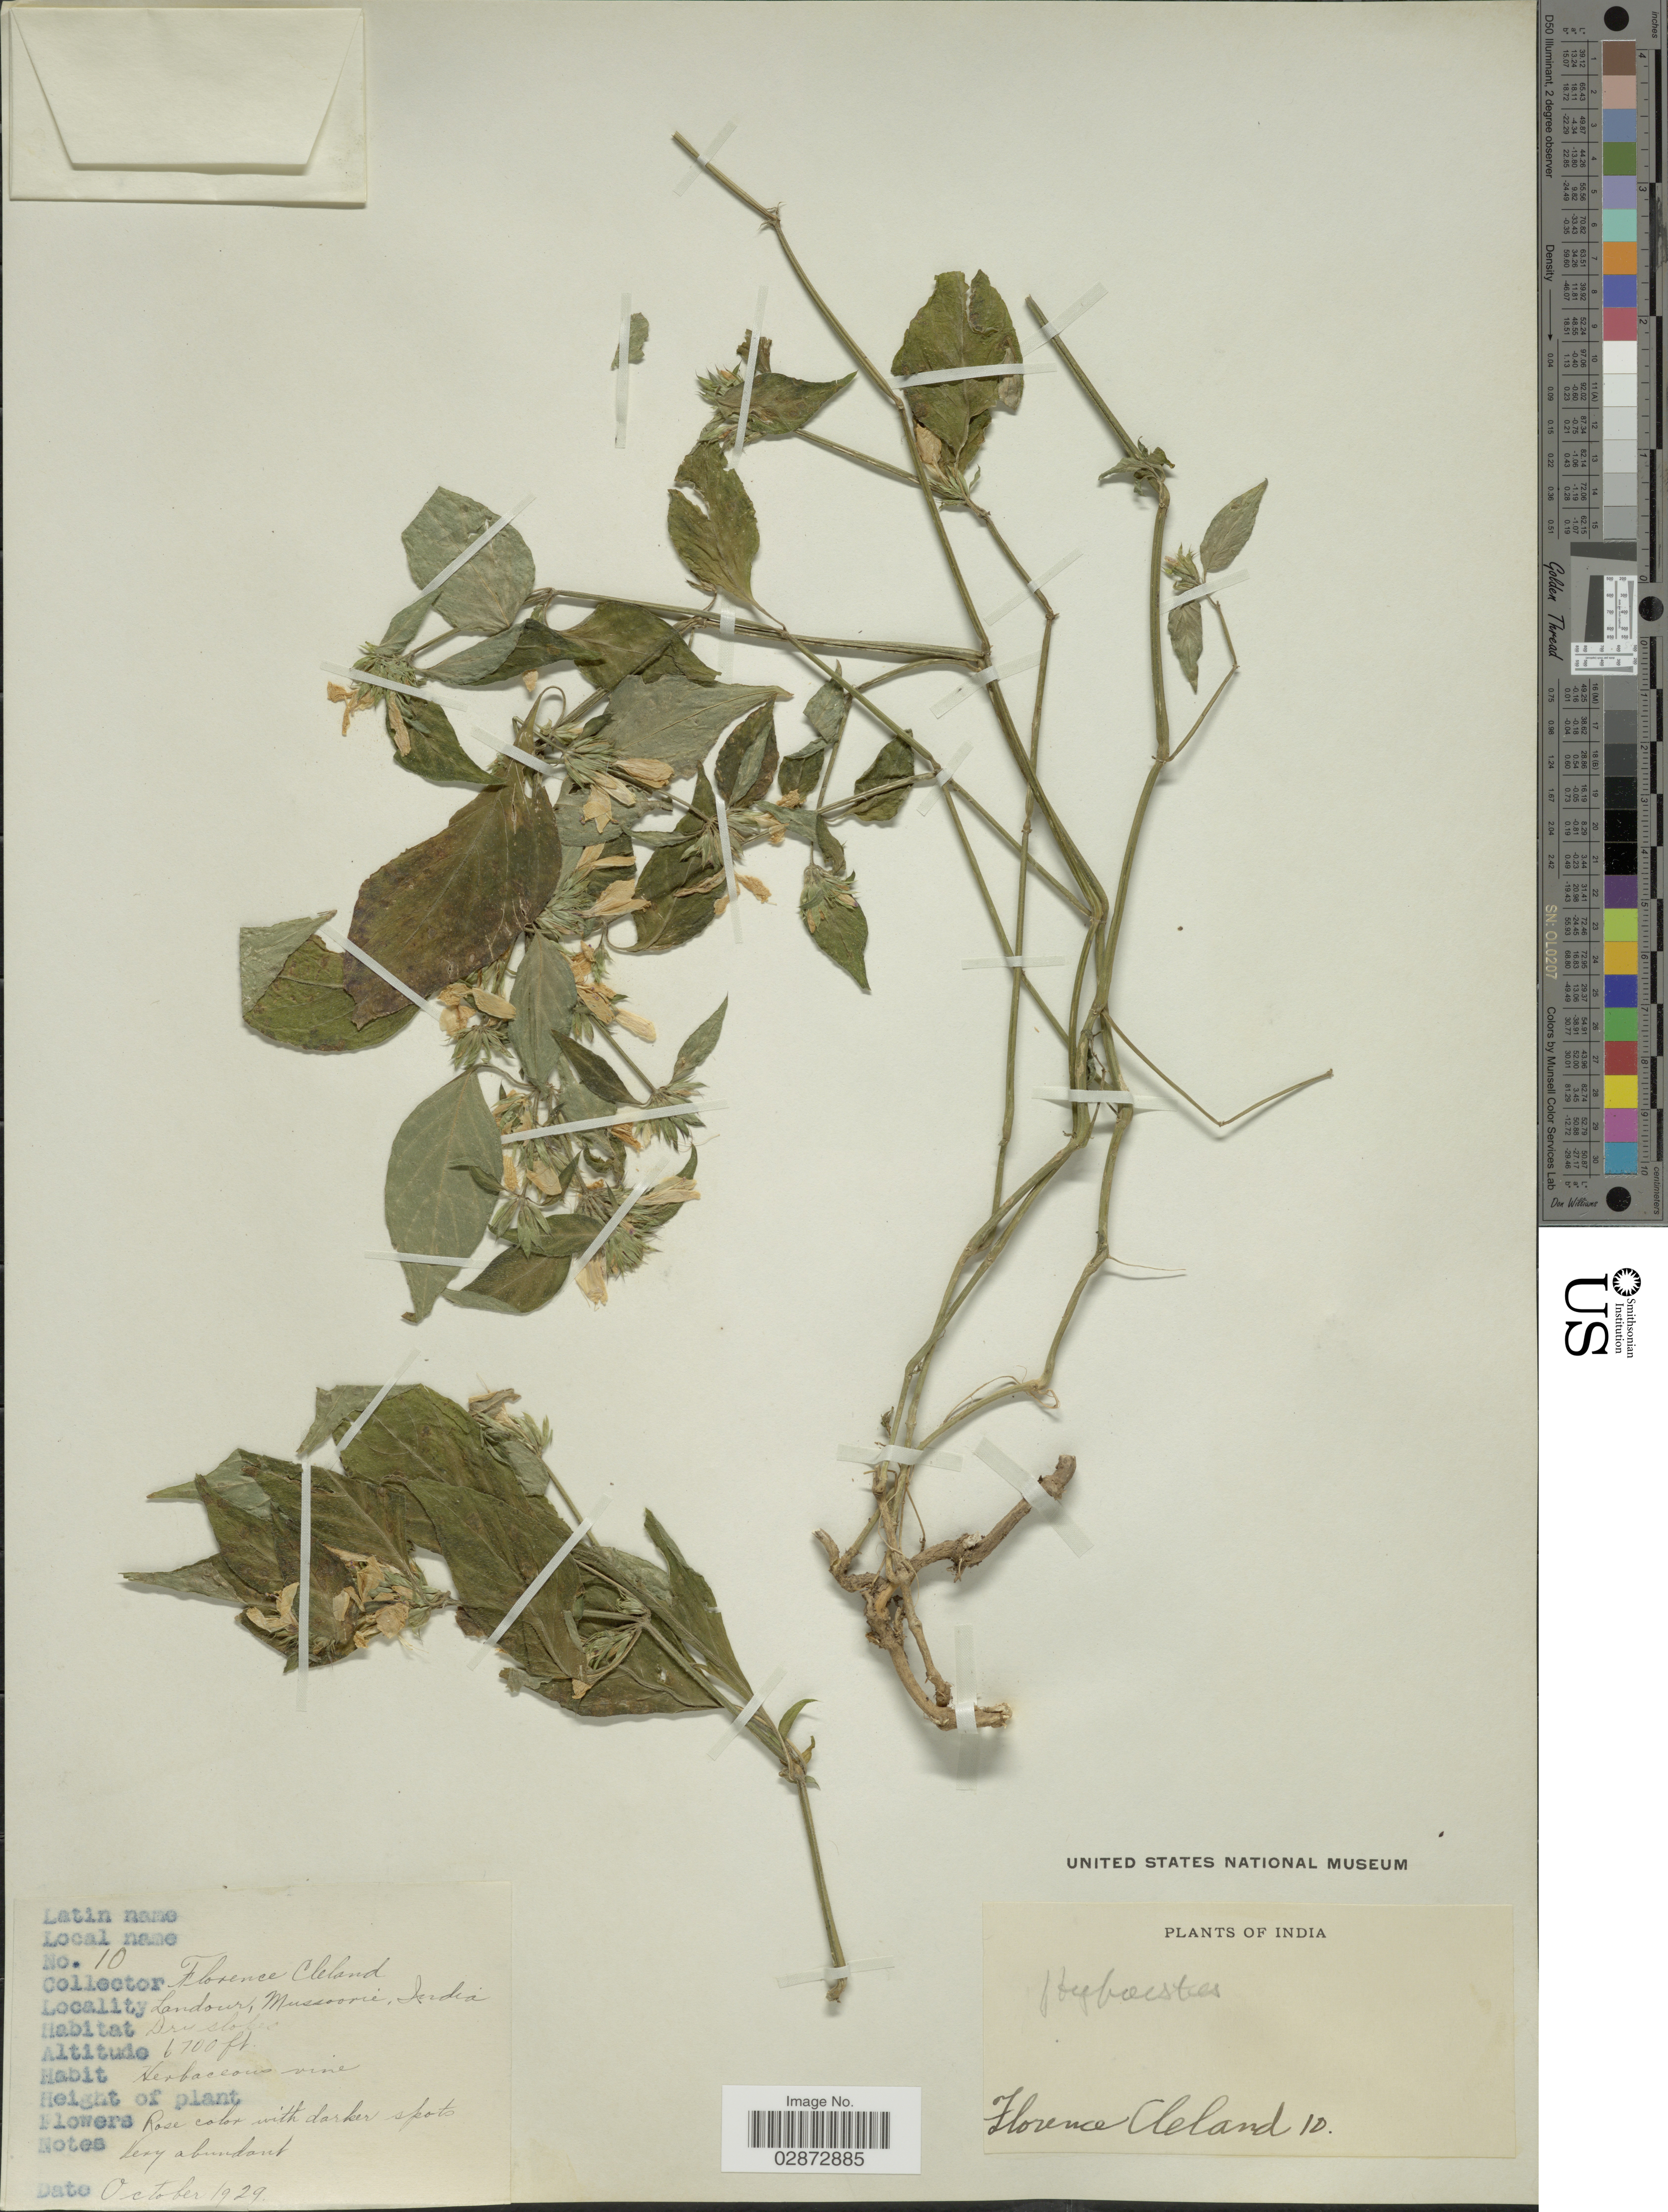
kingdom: Plantae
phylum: Tracheophyta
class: Magnoliopsida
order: Lamiales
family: Acanthaceae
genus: Hypoestes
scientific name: Hypoestes sp.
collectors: F. Cleland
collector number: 10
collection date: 1929-10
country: India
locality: Landour, Mussoorie.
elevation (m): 2042